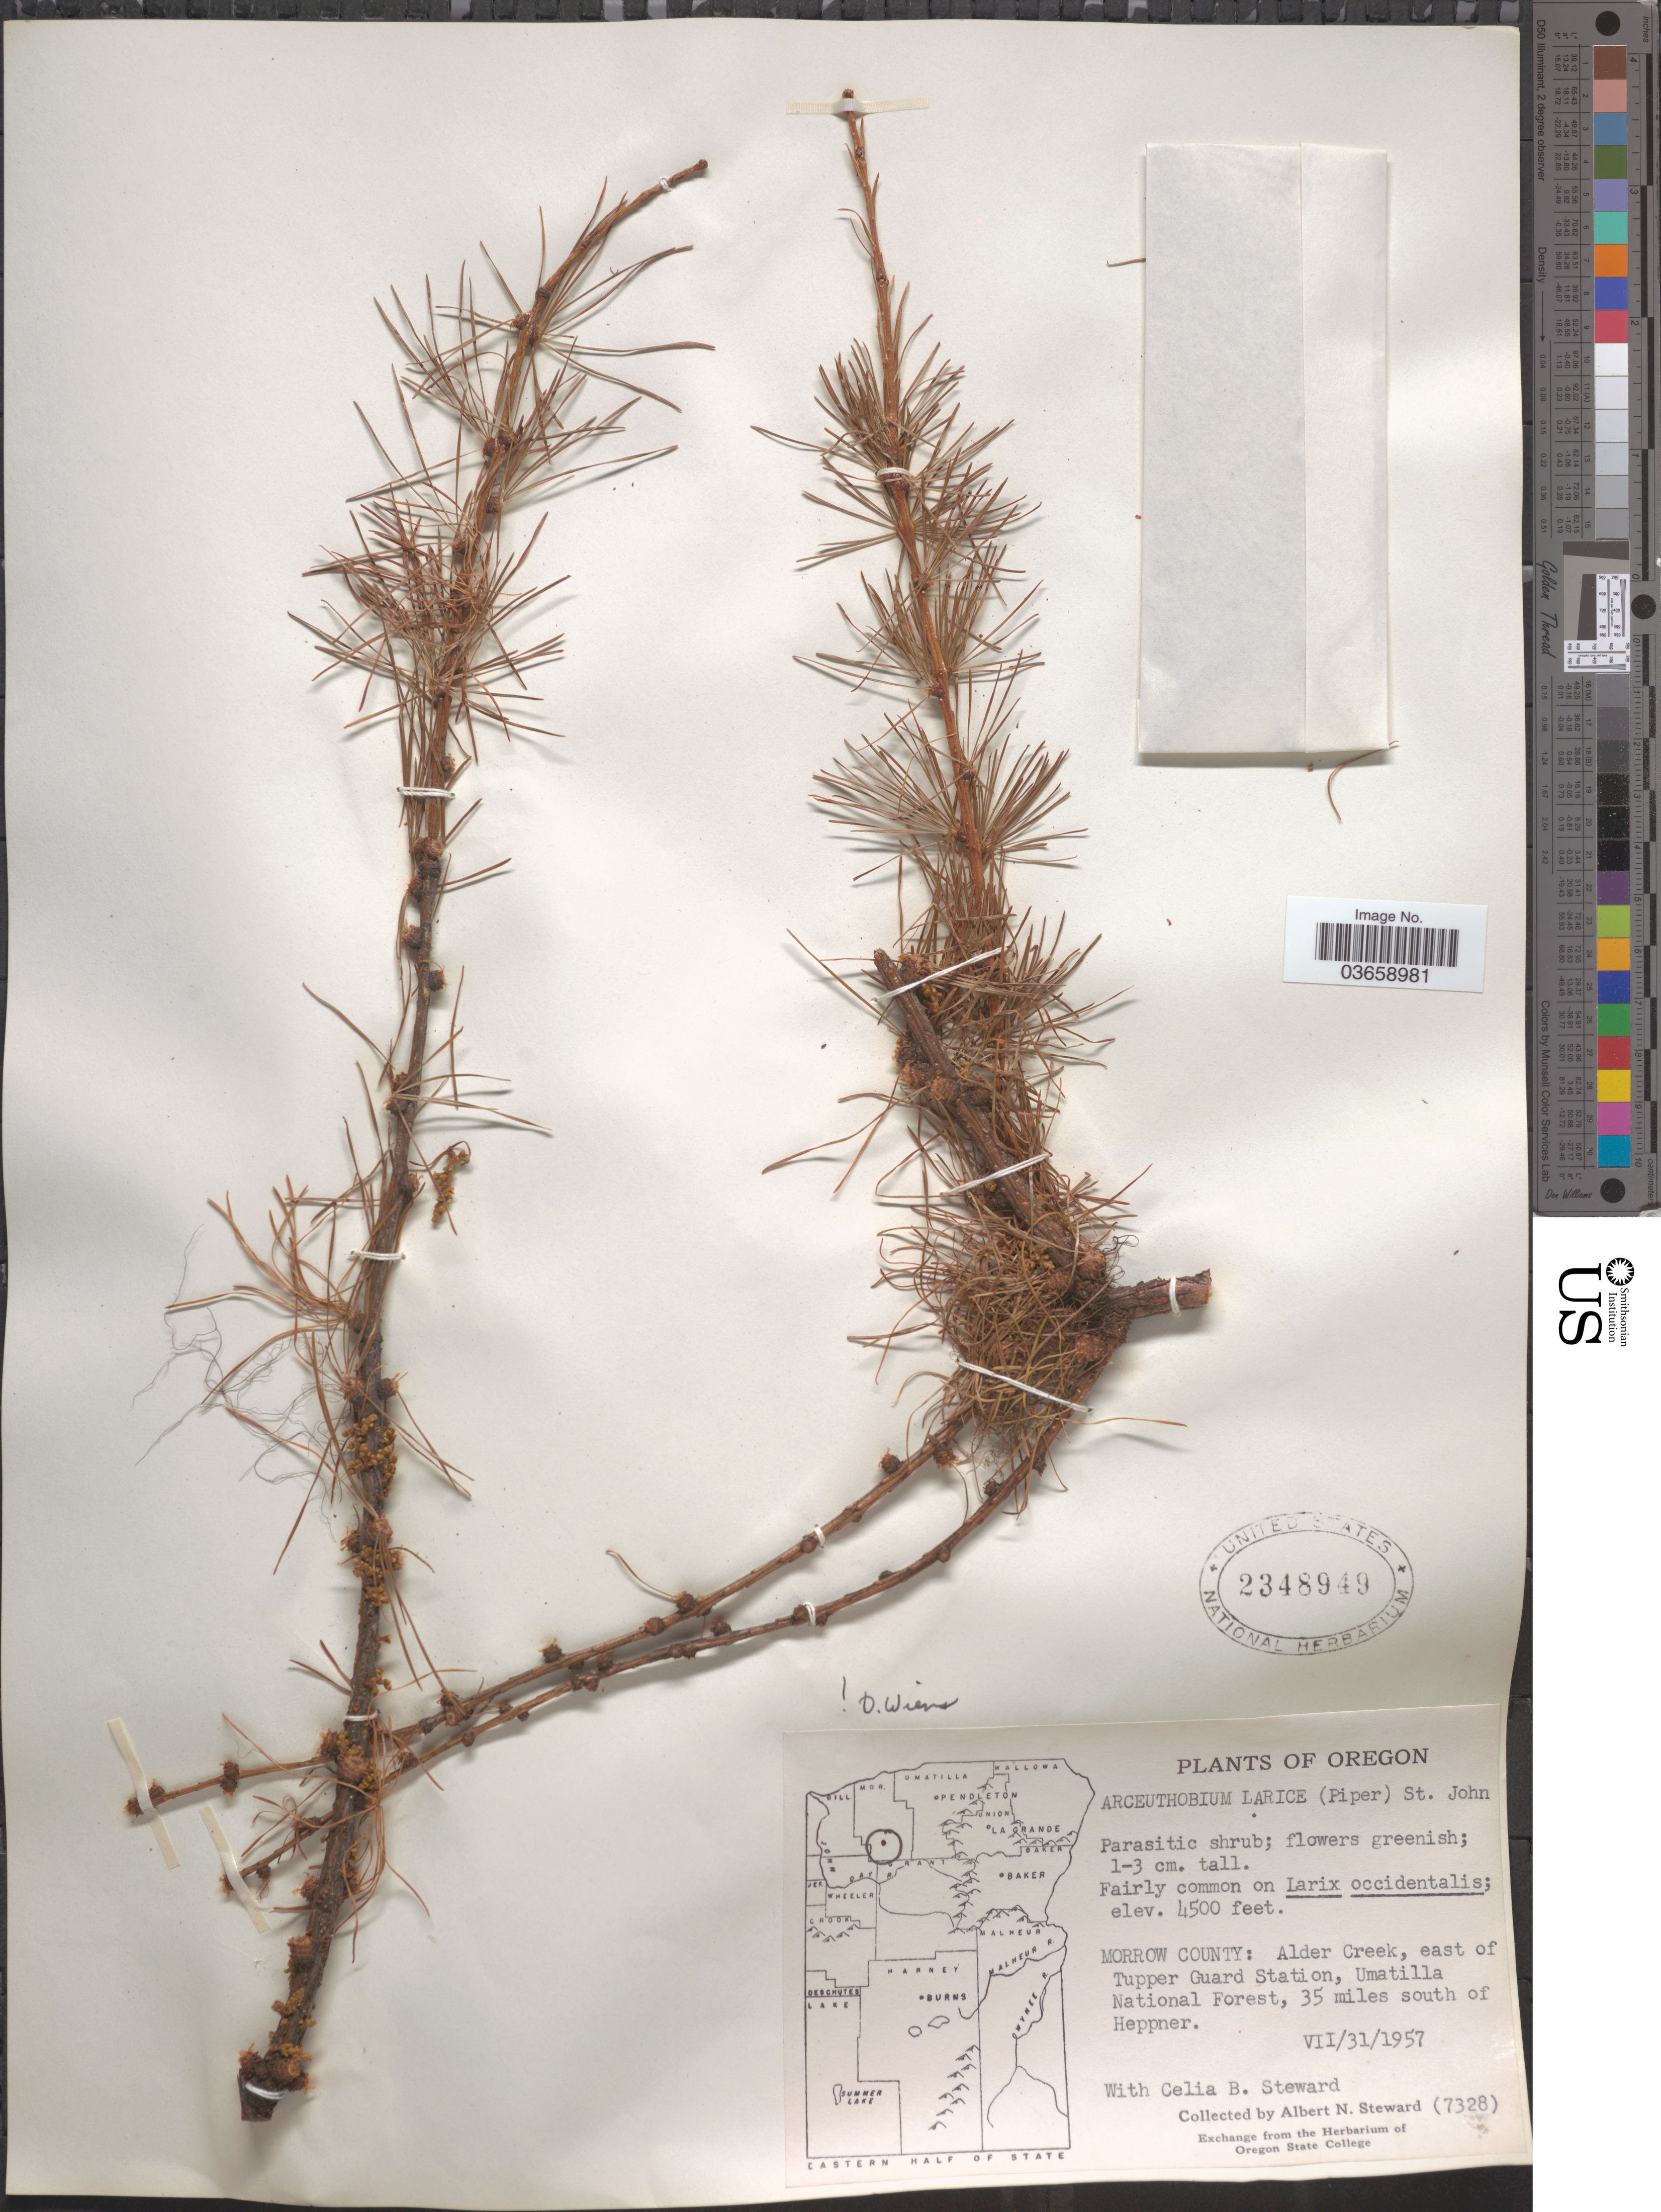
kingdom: Plantae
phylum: Tracheophyta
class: Magnoliopsida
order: Santalales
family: Viscaceae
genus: Arceuthobium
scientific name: Arceuthobium laricis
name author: (M.E. Jones) H. St. John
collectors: C. Steward & A. N. Steward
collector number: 7328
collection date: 1957-07-31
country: United States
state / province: Oregon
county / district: Morrow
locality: Morrow County: Alder Creek, east of Tupper Guard Station, Umatilla National Forest, 35 miles south of Heppner.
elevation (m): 1372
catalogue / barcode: US 2348949